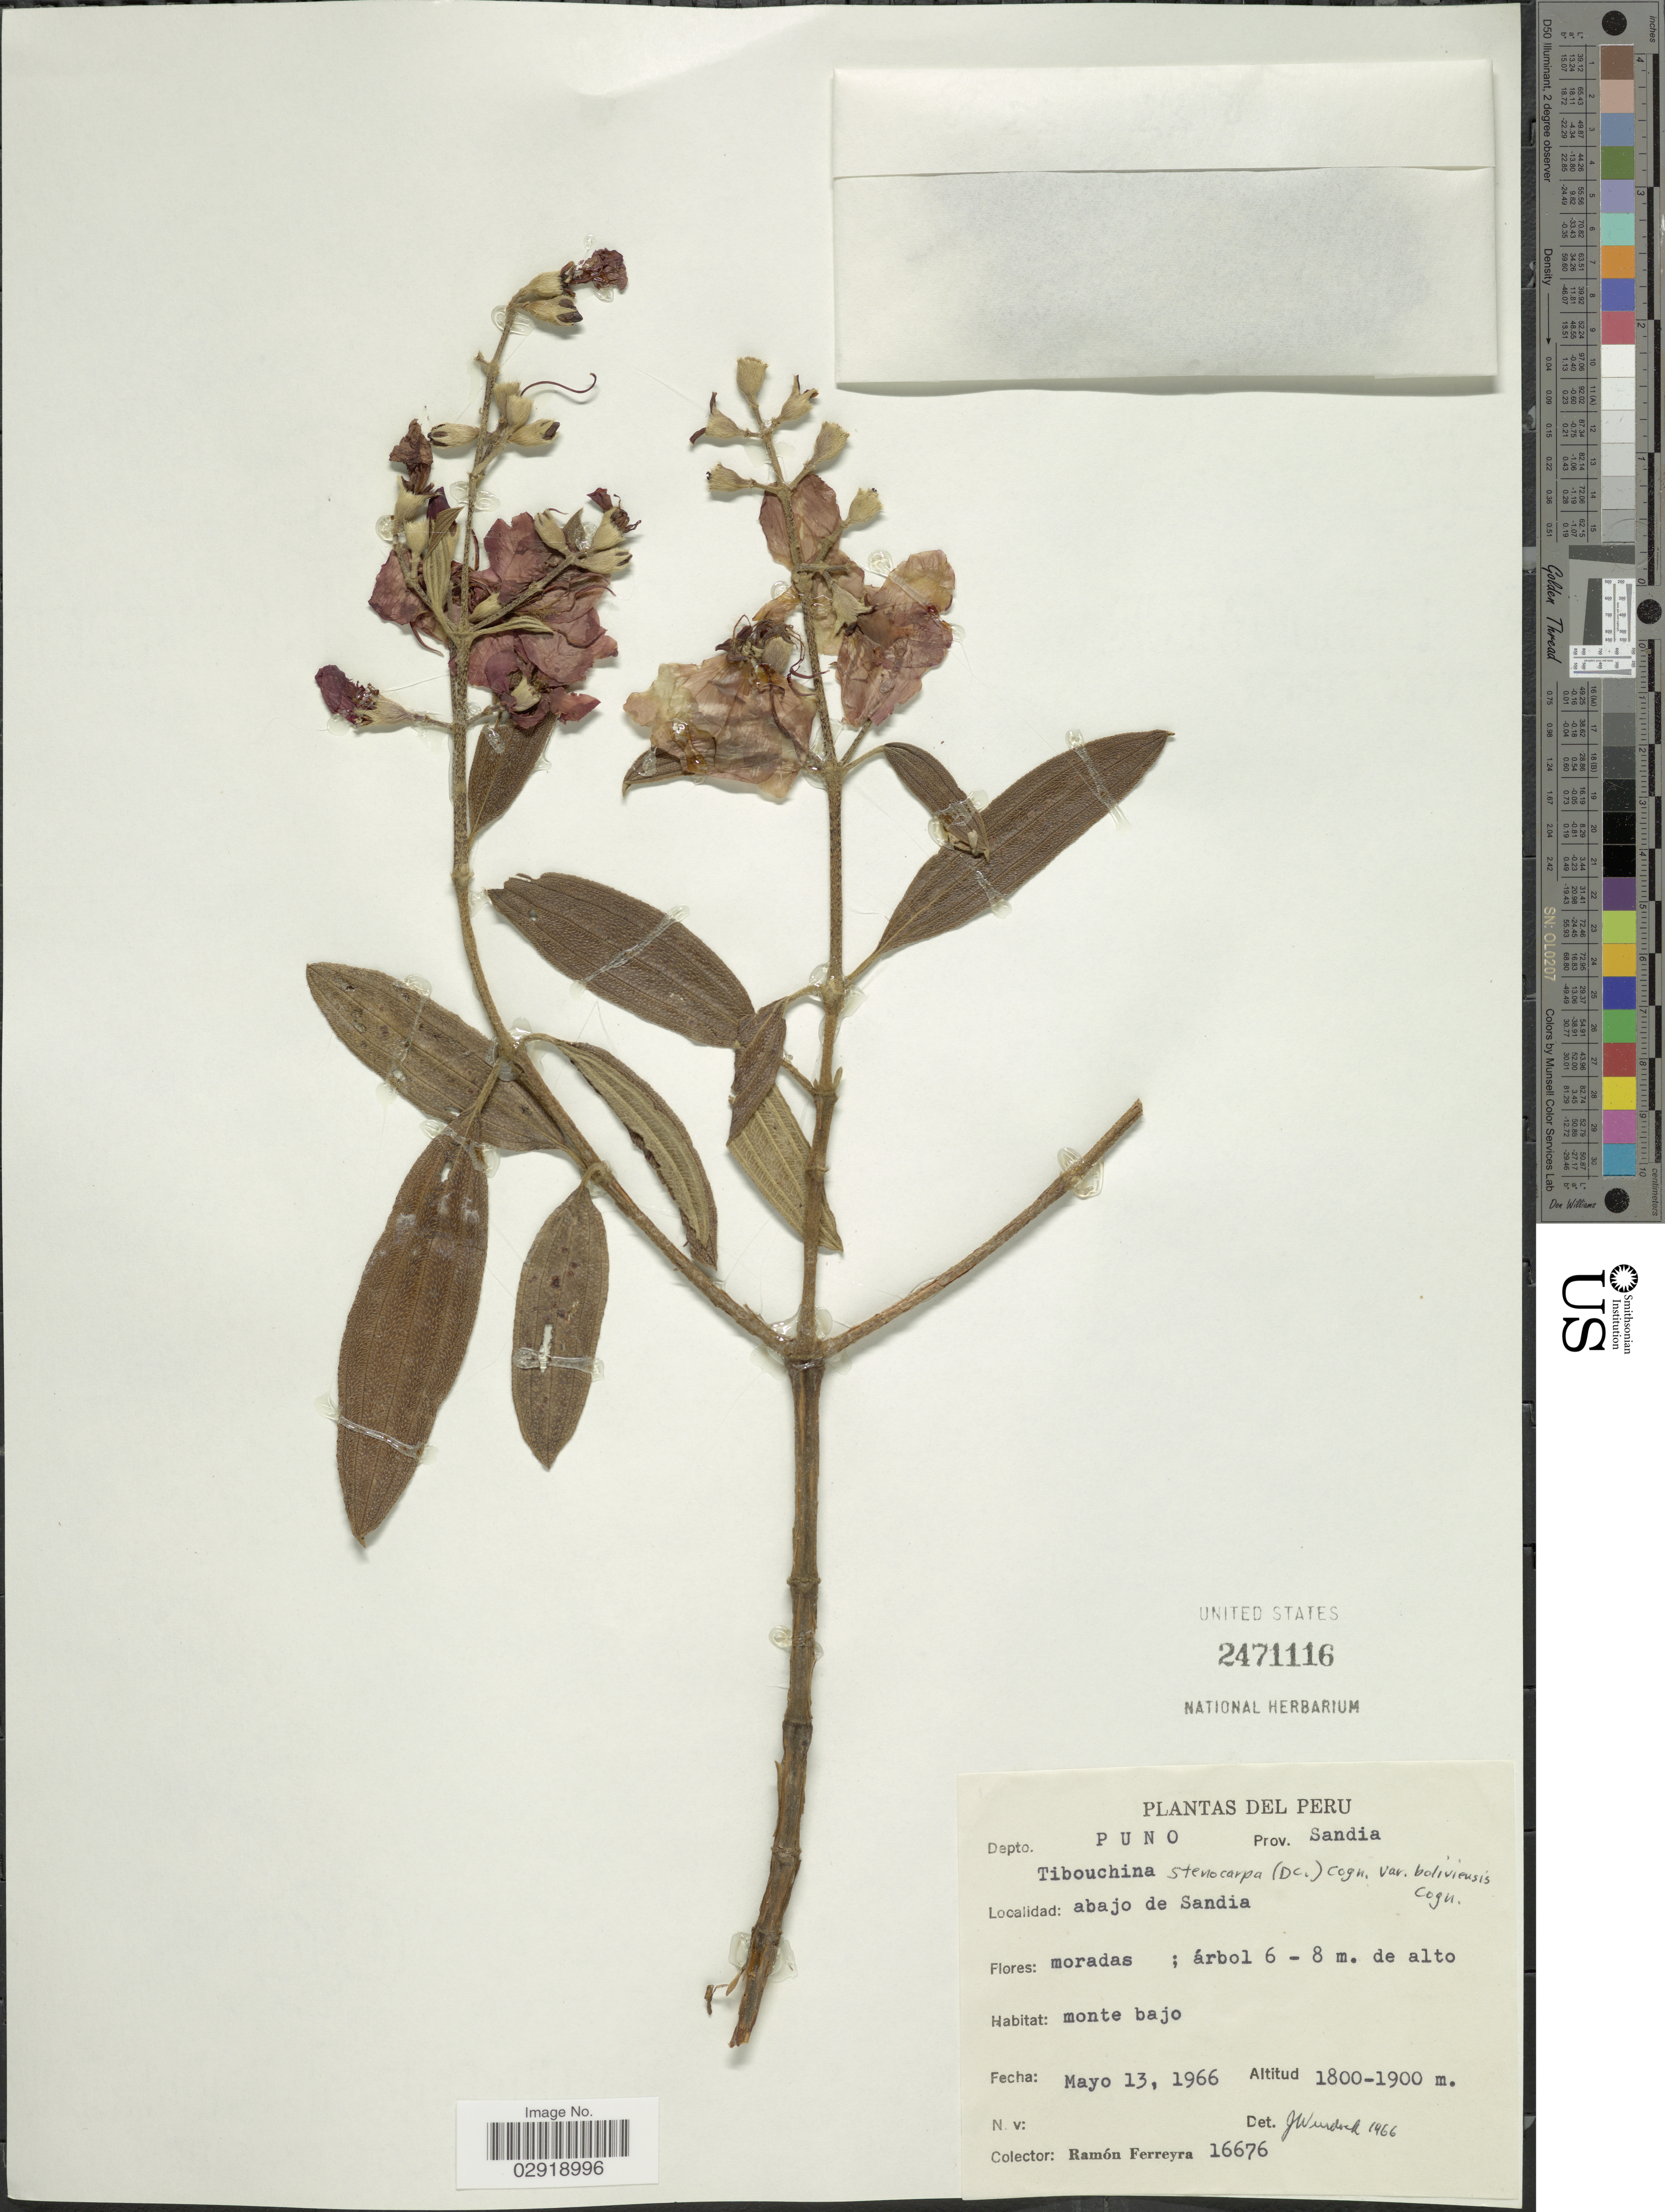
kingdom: Plantae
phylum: Tracheophyta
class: Magnoliopsida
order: Myrtales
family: Melastomataceae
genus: Pleroma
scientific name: Pleroma stenocarpum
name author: (DC.) Triana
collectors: R. A. Ferreyra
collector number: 16676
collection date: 1966-05-13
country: Peru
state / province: Puno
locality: Depto. Puno Prov. Sandia. Abajo de Sandia.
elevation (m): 1800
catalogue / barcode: US 2471116